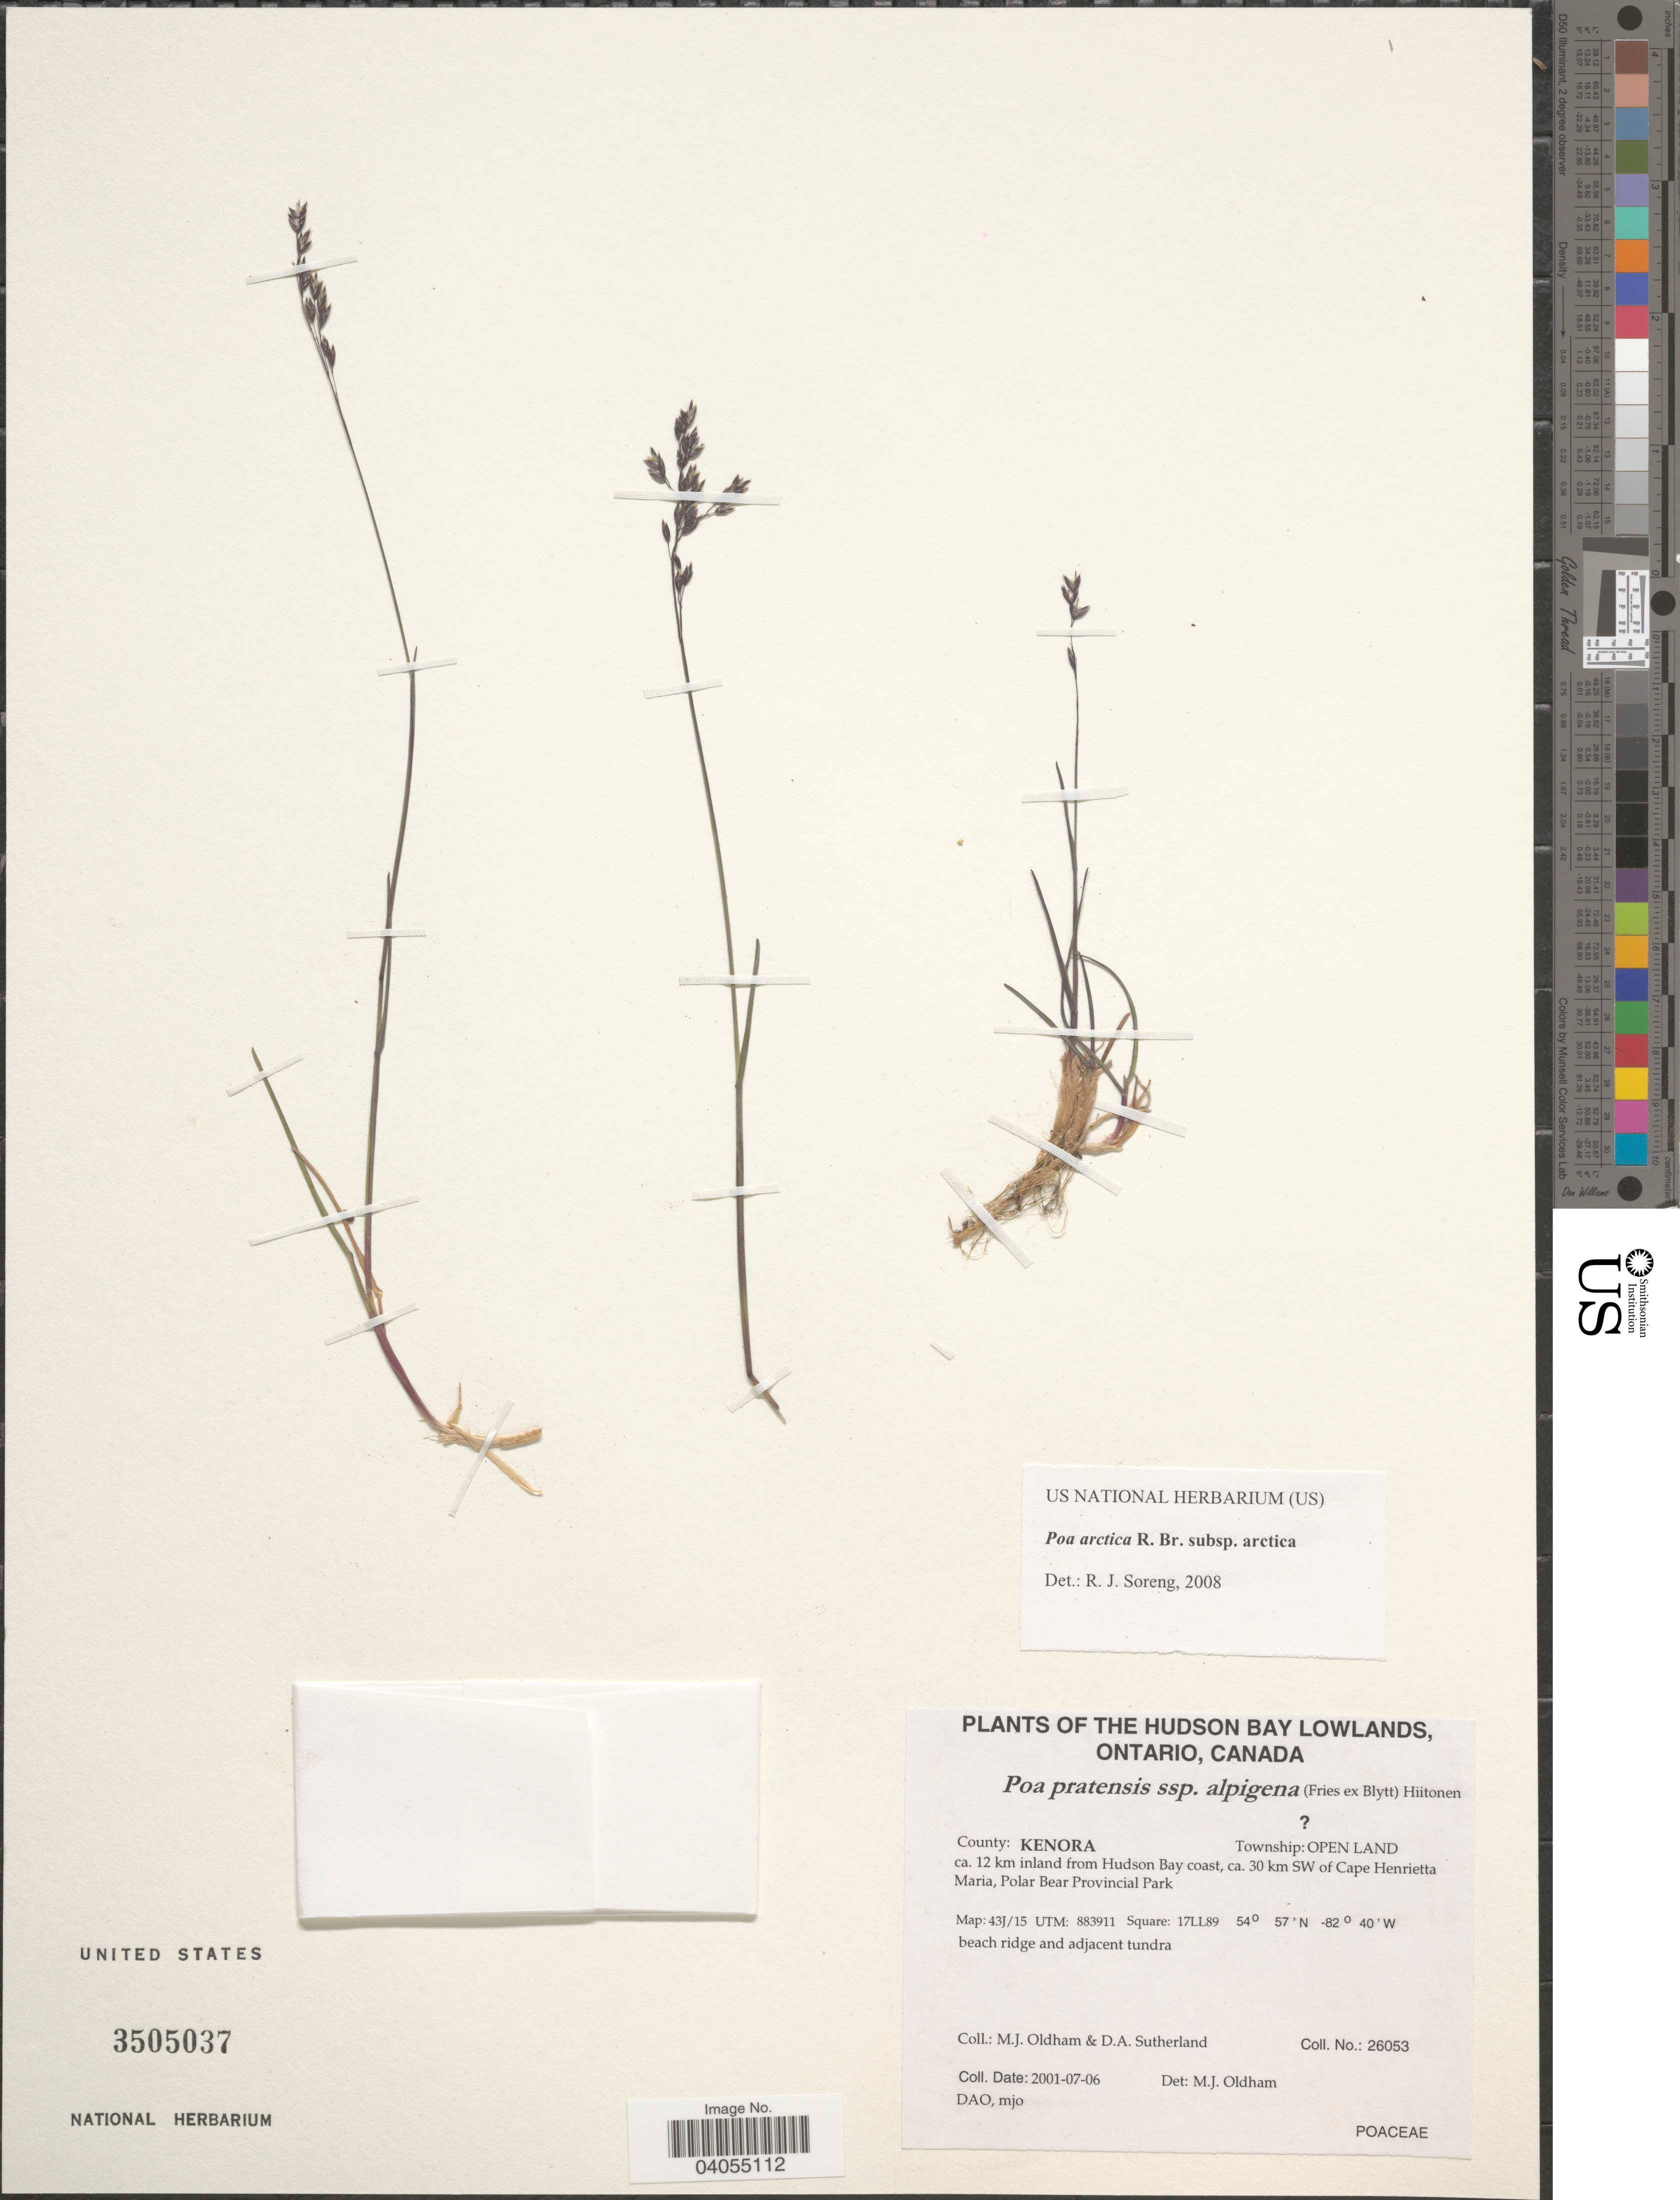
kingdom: Plantae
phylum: Tracheophyta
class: Liliopsida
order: Poales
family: Poaceae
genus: Poa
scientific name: Poa arctica subsp. arctica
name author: R. Br.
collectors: M. Oldham & D. Sutherland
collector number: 26053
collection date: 2001-07-06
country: Canada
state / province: Ontario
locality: Hudson Bay Lowlands. County: Kenora. Township: Open Land. Ca. 12 km inland from Hudson Bay coast, ca. 30 km SW of Cape Henrietta Maria, Polar Bear Provincial Park. Map: 43J/15 UTM: 883911 Square: 17LL89.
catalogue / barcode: US 3505037